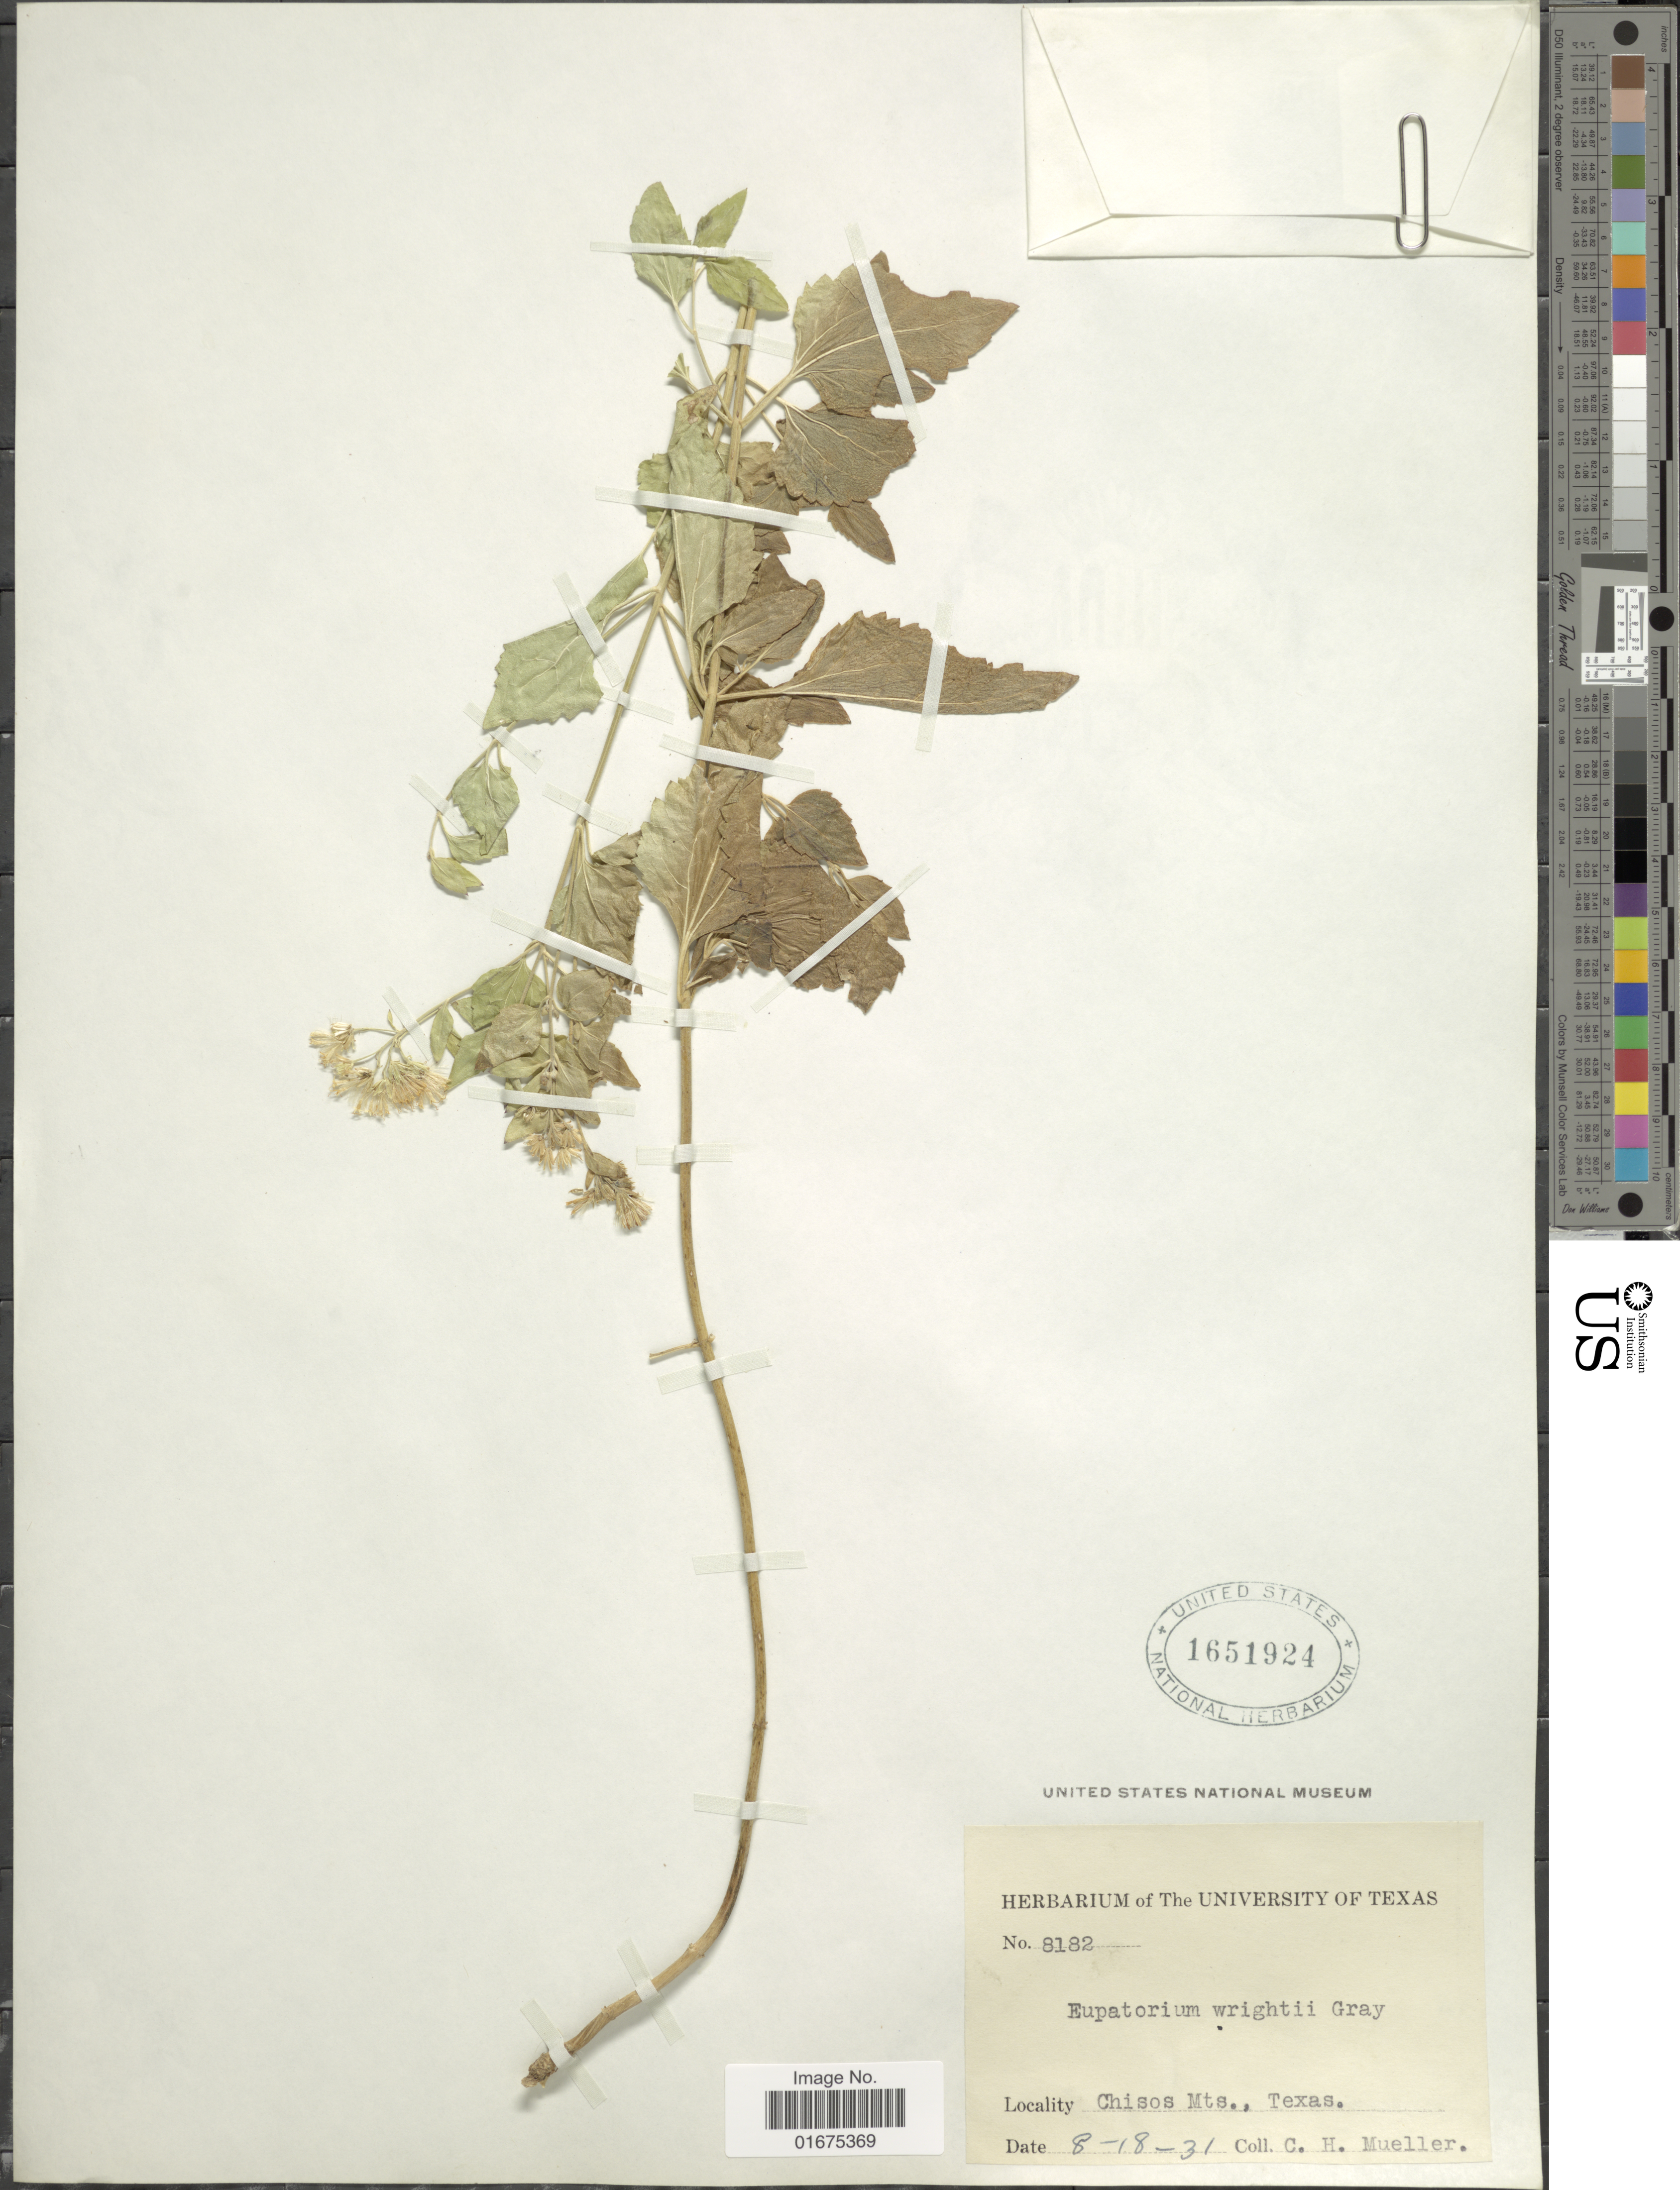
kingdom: Plantae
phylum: Tracheophyta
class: Magnoliopsida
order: Asterales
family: Asteraceae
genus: Ageratina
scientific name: Ageratina wrightii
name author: (A. Gray) R.M. King & H. Rob.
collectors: C. H. Mueller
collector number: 8182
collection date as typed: Transcribed d/m/y: 18/8/31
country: United States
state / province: Texas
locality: Chisos Mts.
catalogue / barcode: US 1651924